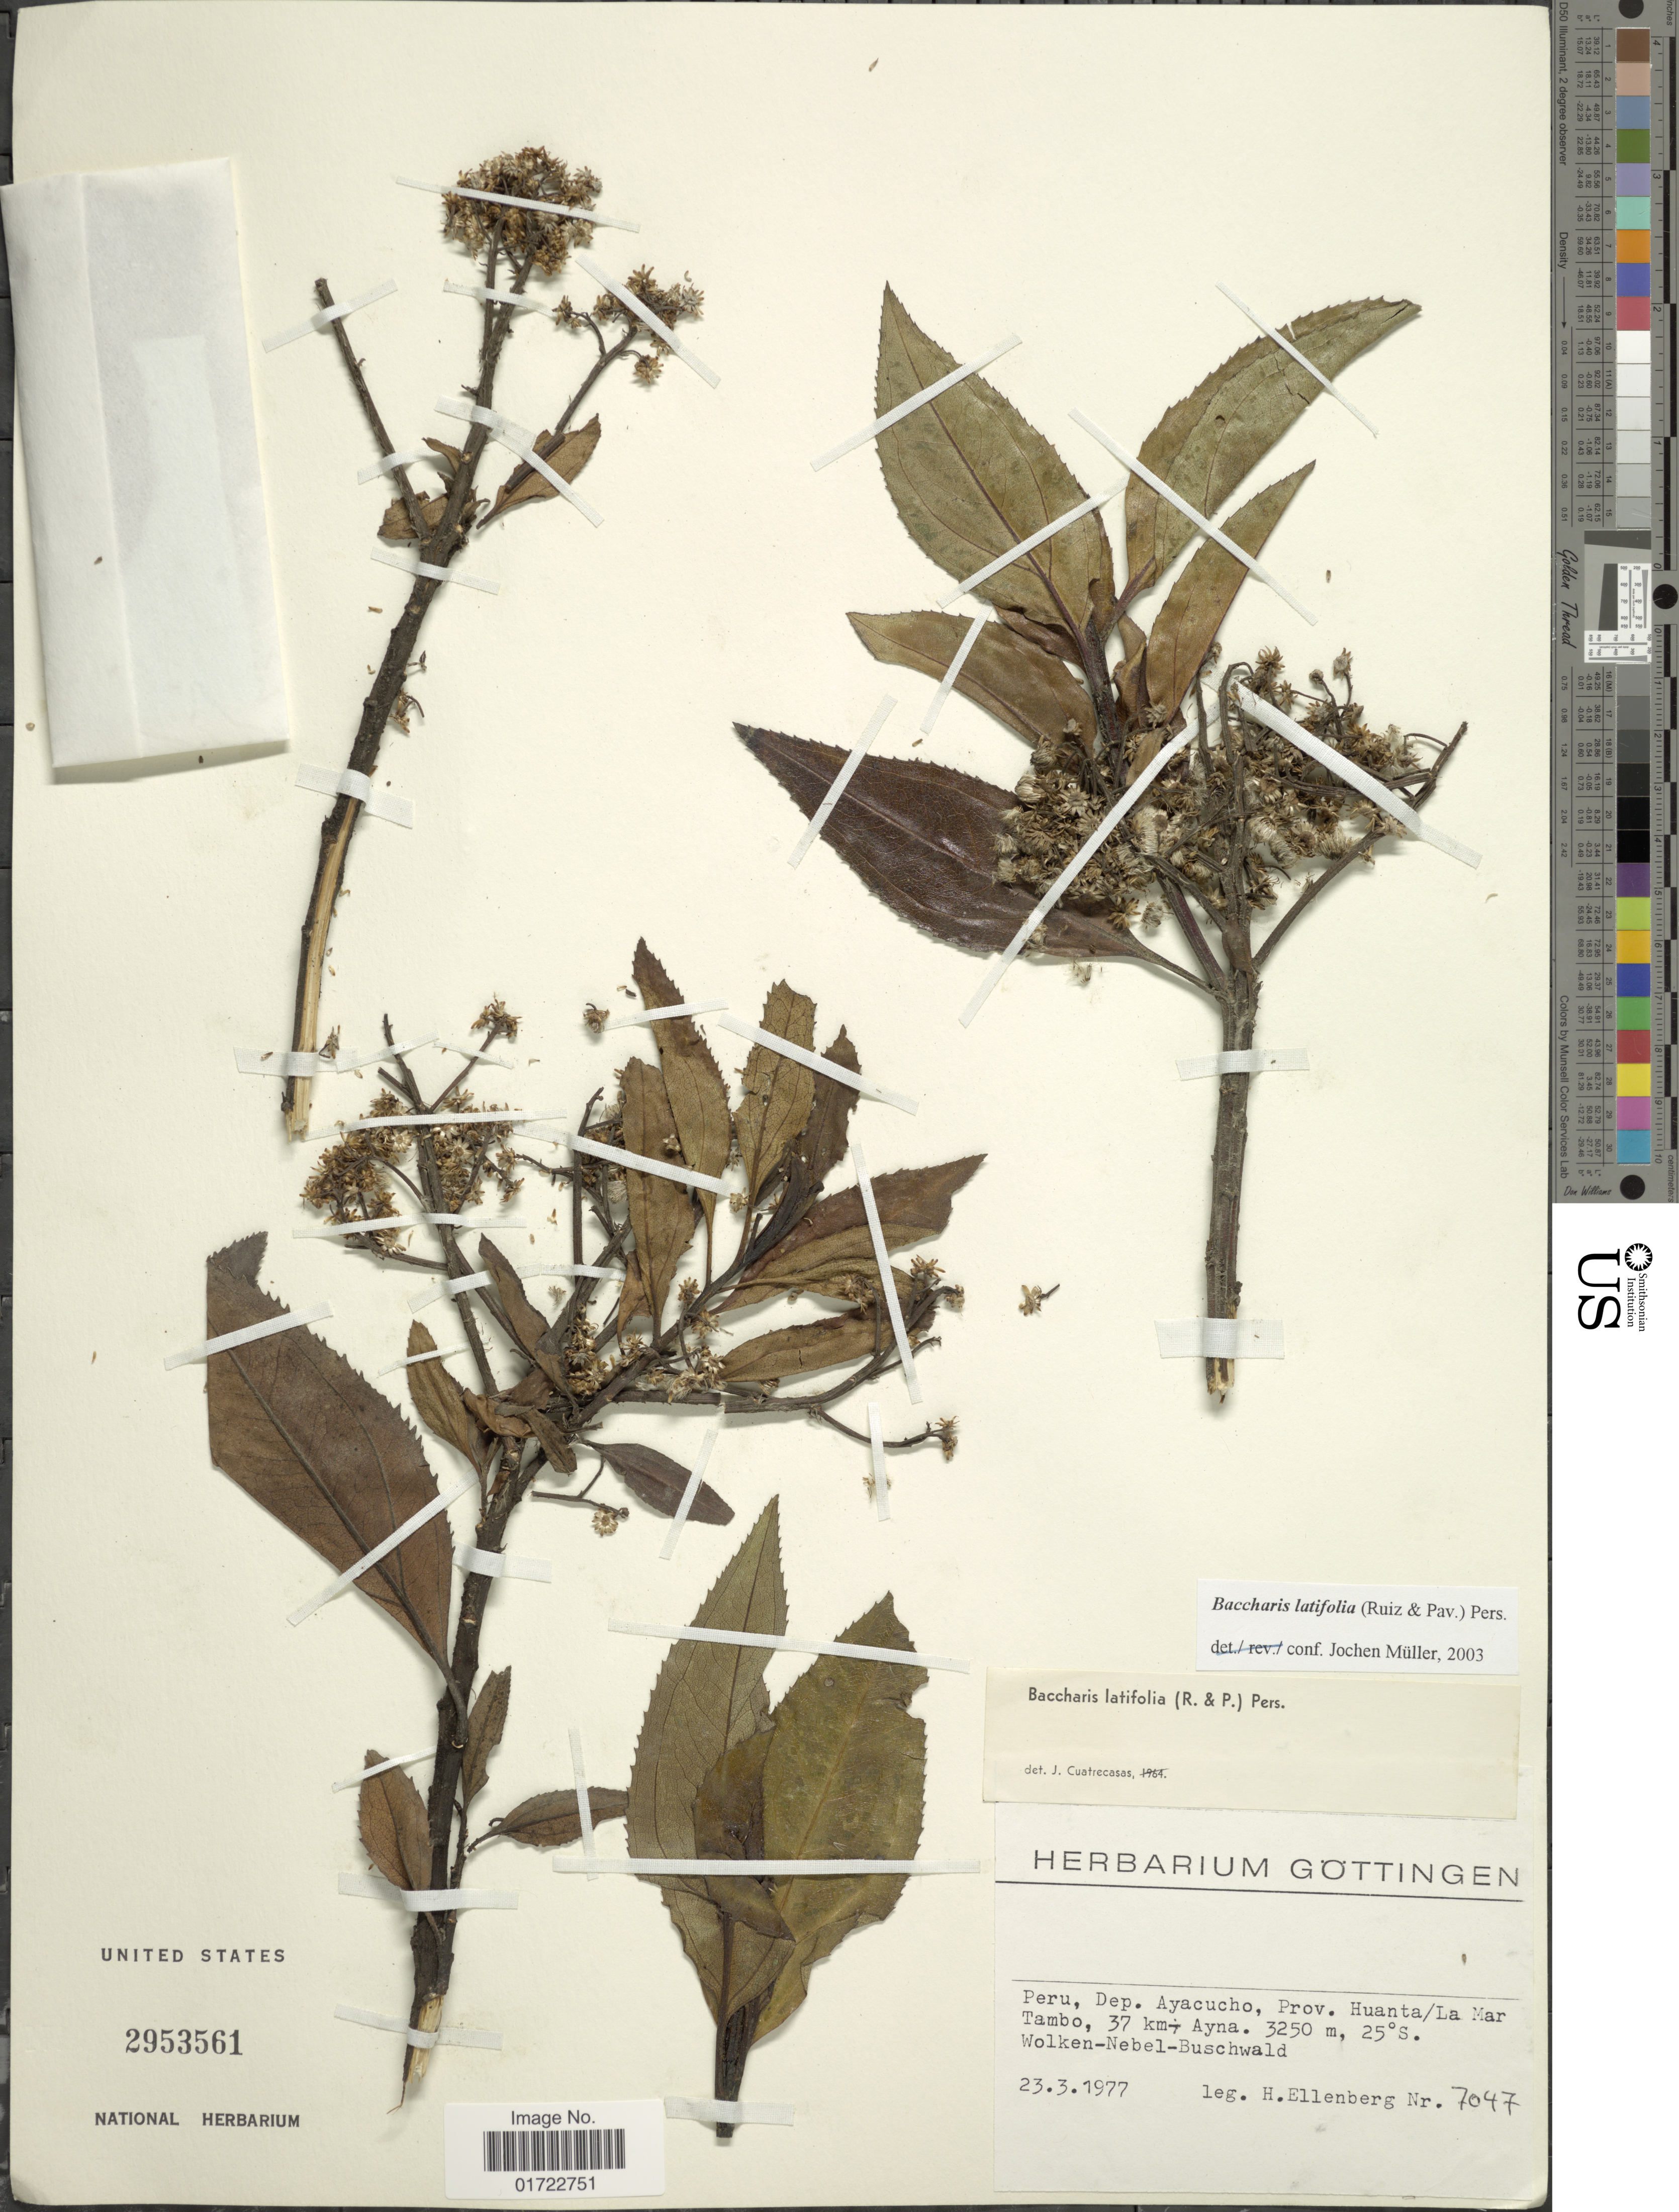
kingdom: Plantae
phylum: Tracheophyta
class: Magnoliopsida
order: Asterales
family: Asteraceae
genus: Baccharis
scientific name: Baccharis latifolia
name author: (Ruiz & Pav.) Pers.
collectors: H. Ellenberg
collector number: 7047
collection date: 1977-03-23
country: Peru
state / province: Ayacucho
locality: Dep. Ayacucho, Prov. Huanta/La Mar Tamo, 37 km-Ayna.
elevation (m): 3250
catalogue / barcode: US 2953561